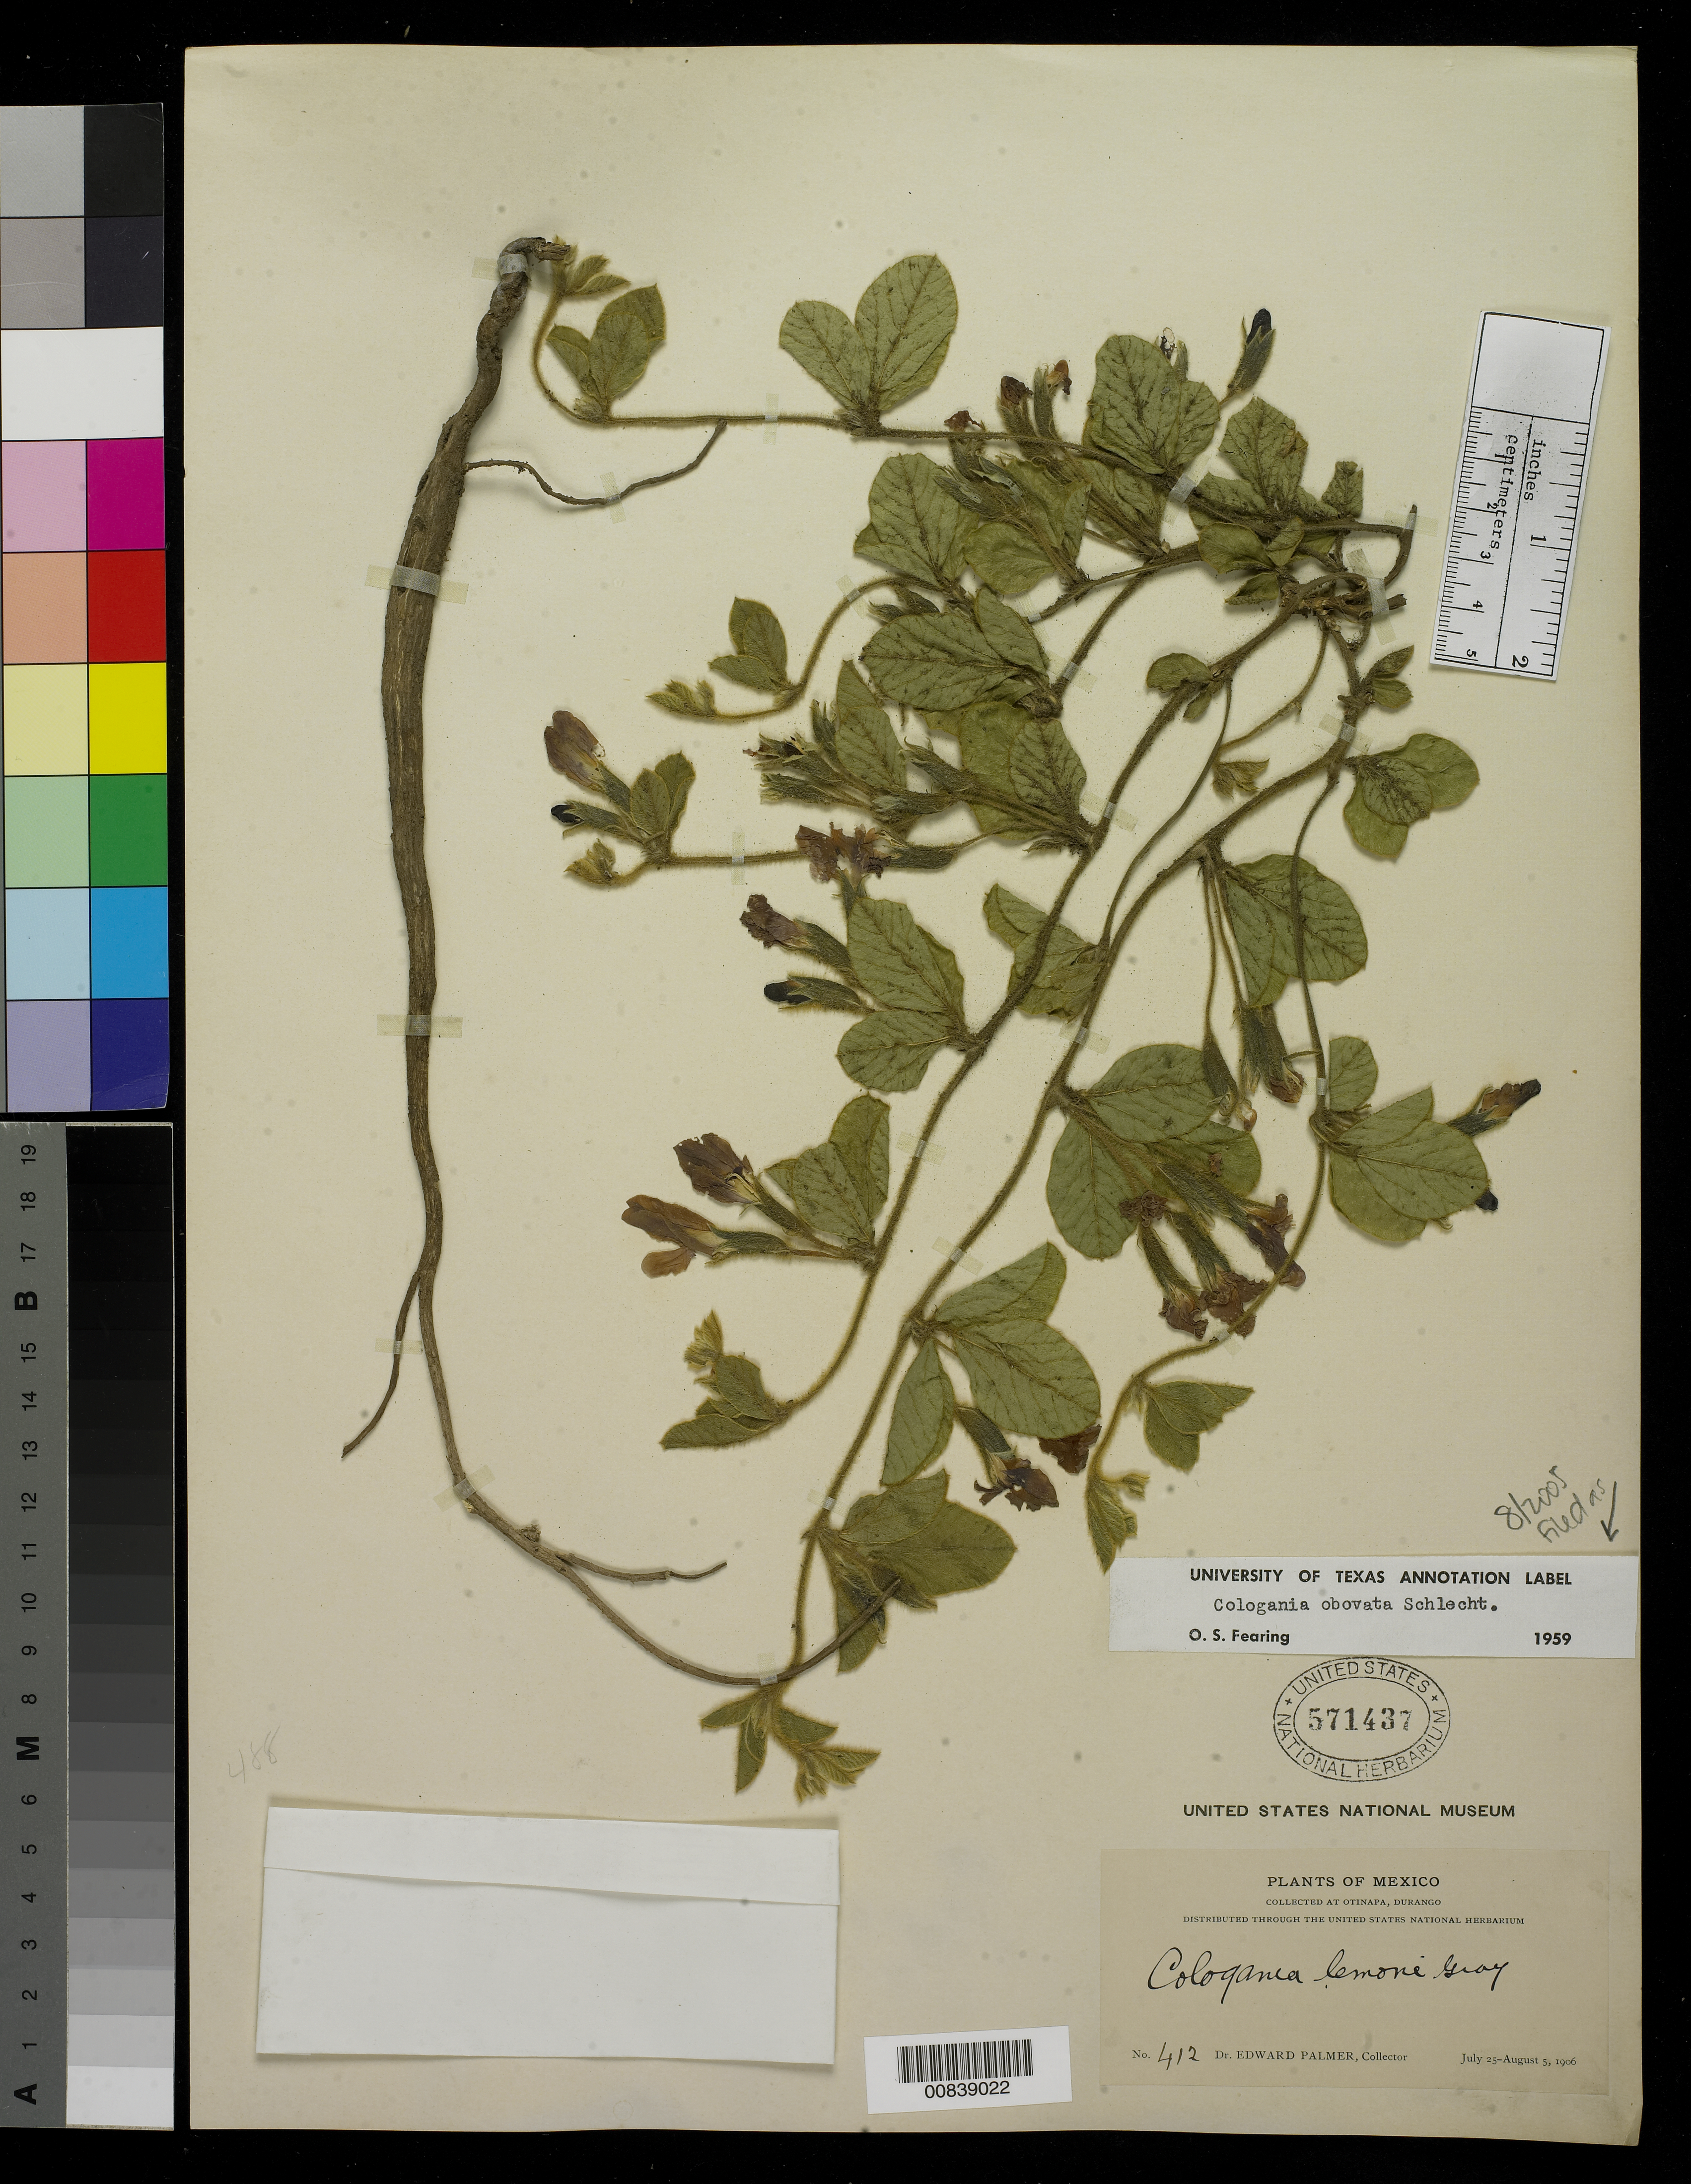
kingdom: Plantae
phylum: Tracheophyta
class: Magnoliopsida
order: Fabales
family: Fabaceae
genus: Cologania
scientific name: Cologania obovata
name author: Schltdl.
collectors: E. Palmer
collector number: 412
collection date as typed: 25 Jul 1906 to 05 Aug 1906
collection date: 1906-07-25/1906-08-05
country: Mexico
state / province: Durango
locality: Otinapa, Durango.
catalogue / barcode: US 571437